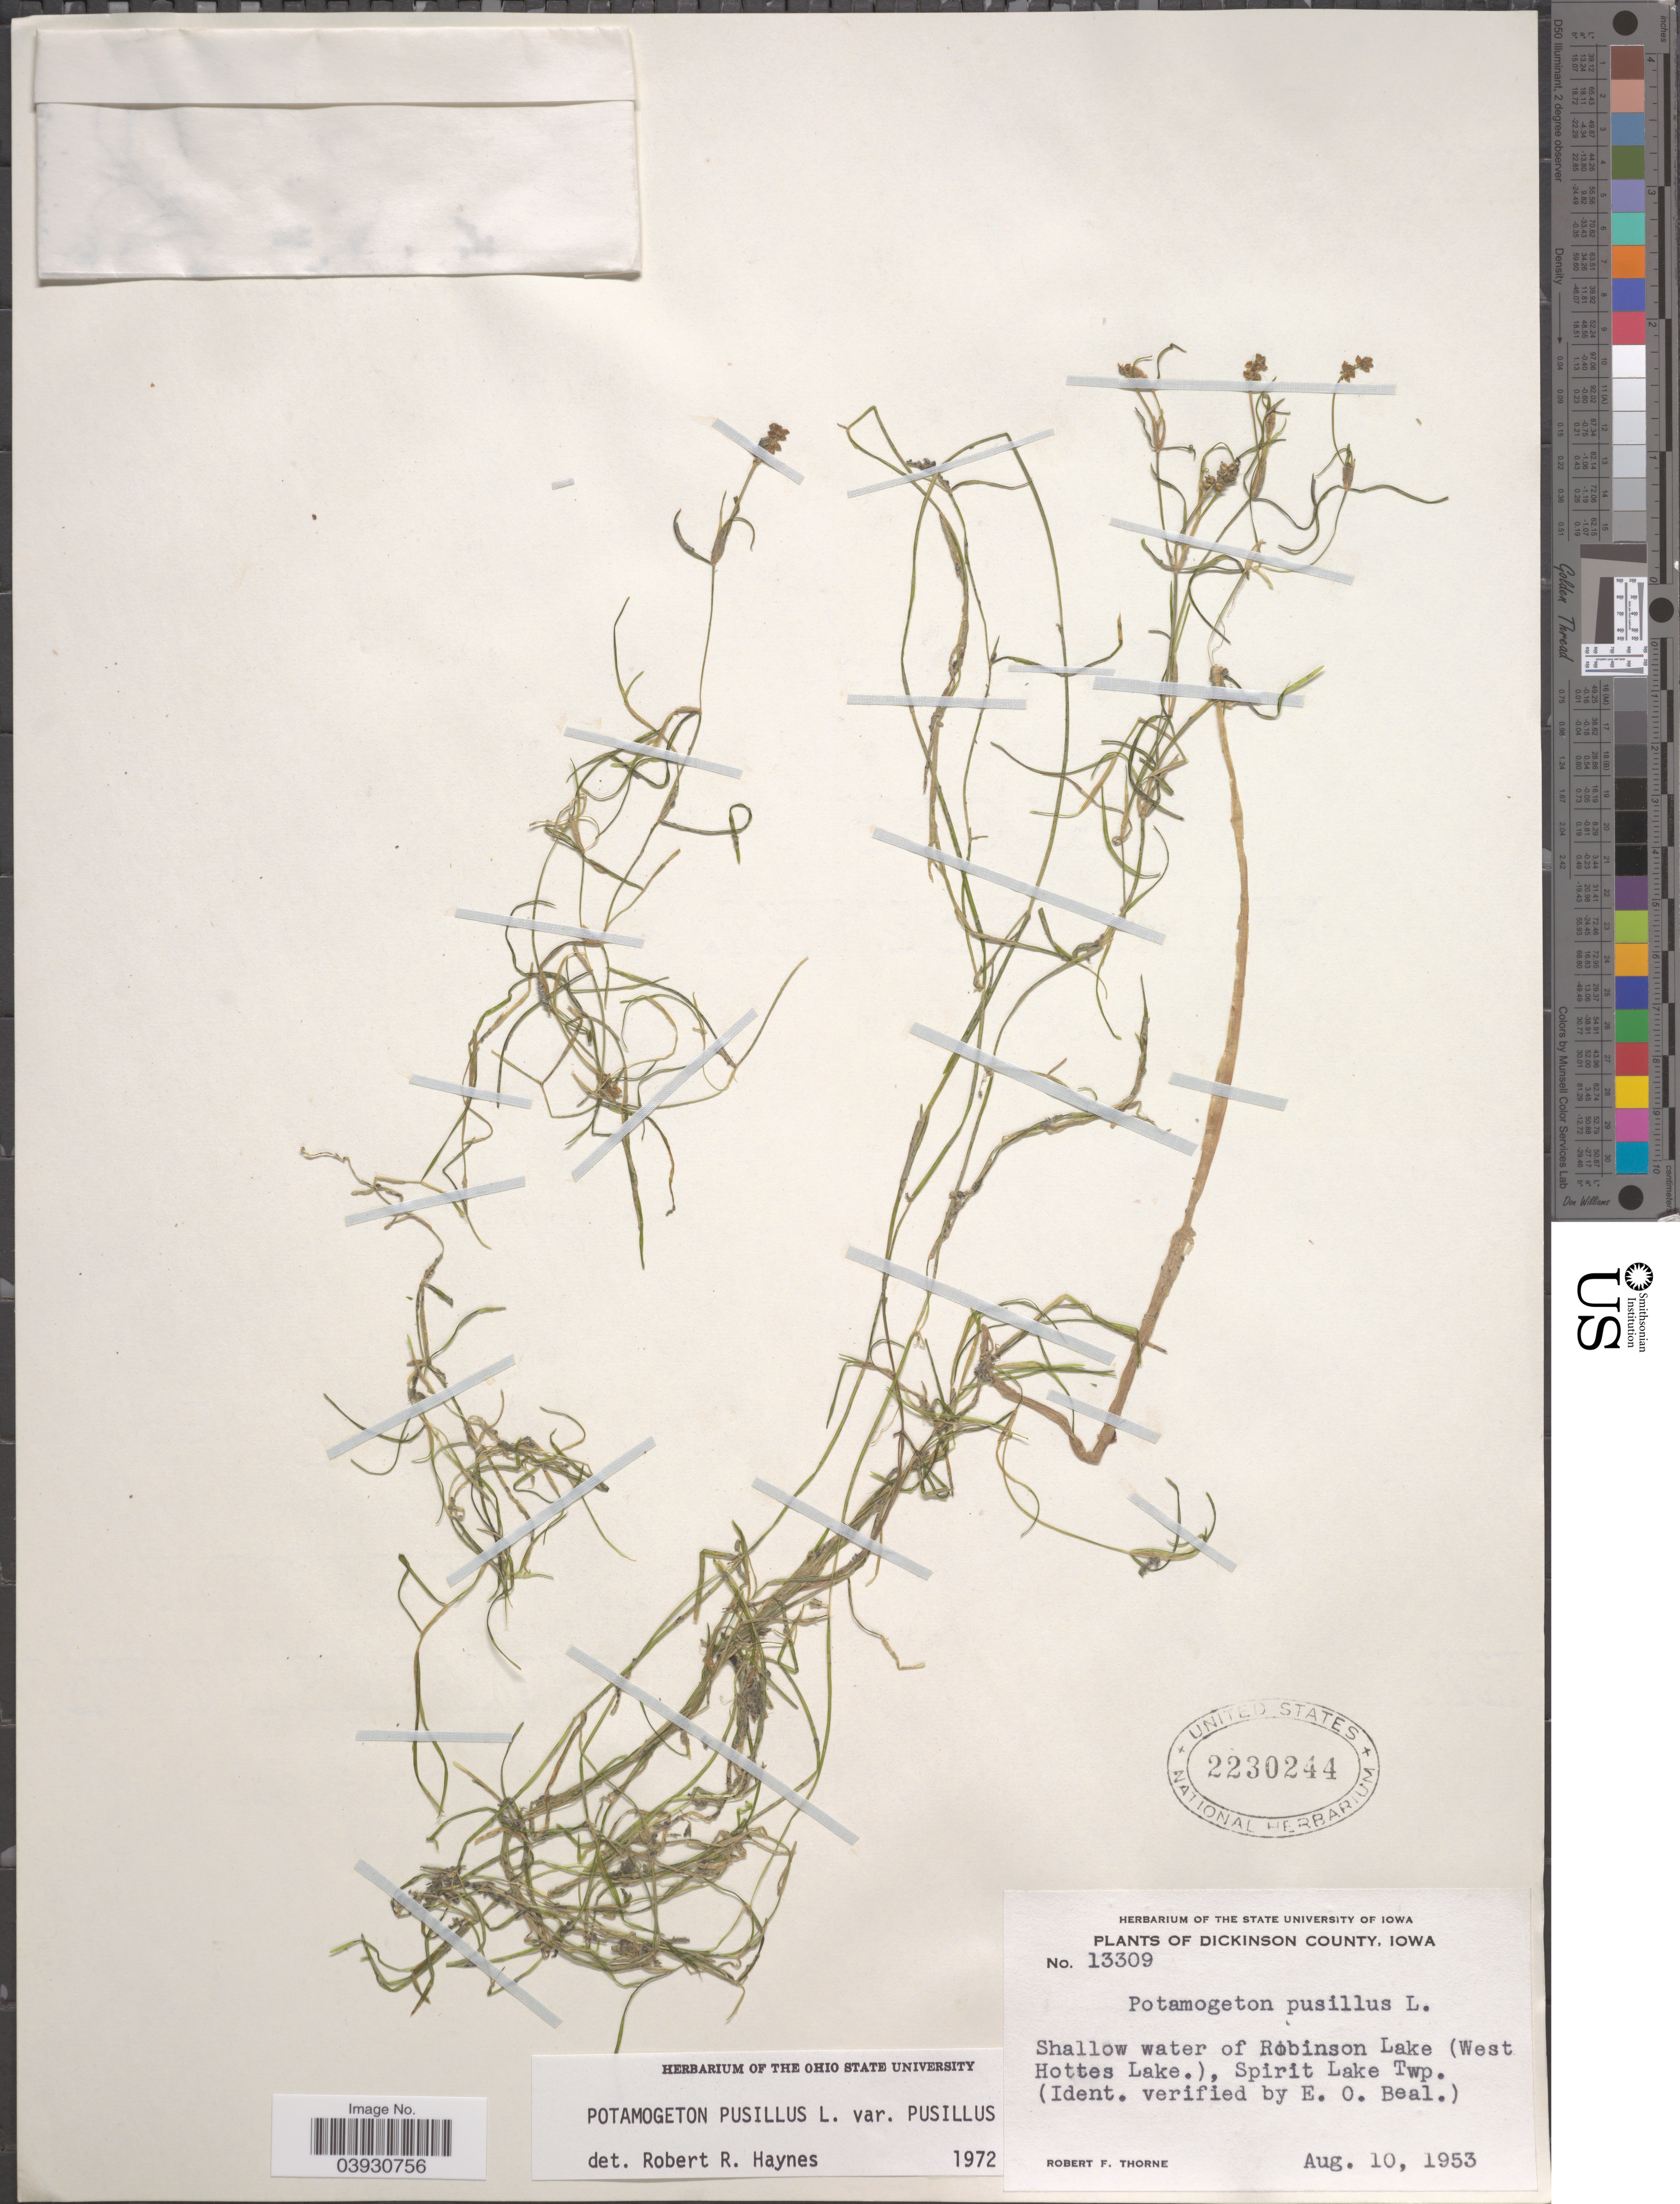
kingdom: Plantae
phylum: Tracheophyta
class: Liliopsida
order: Alismatales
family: Potamogetonaceae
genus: Potamogeton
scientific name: Potamogeton pusillus var. pusillus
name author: L.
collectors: R. F. Thorne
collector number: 13309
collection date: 1953-08-10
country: United States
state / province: Iowa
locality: Dickinson County. Shallow water of Robinson Lake (West Hottes Lake.), Spirit Lake Twp.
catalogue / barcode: US 2230244